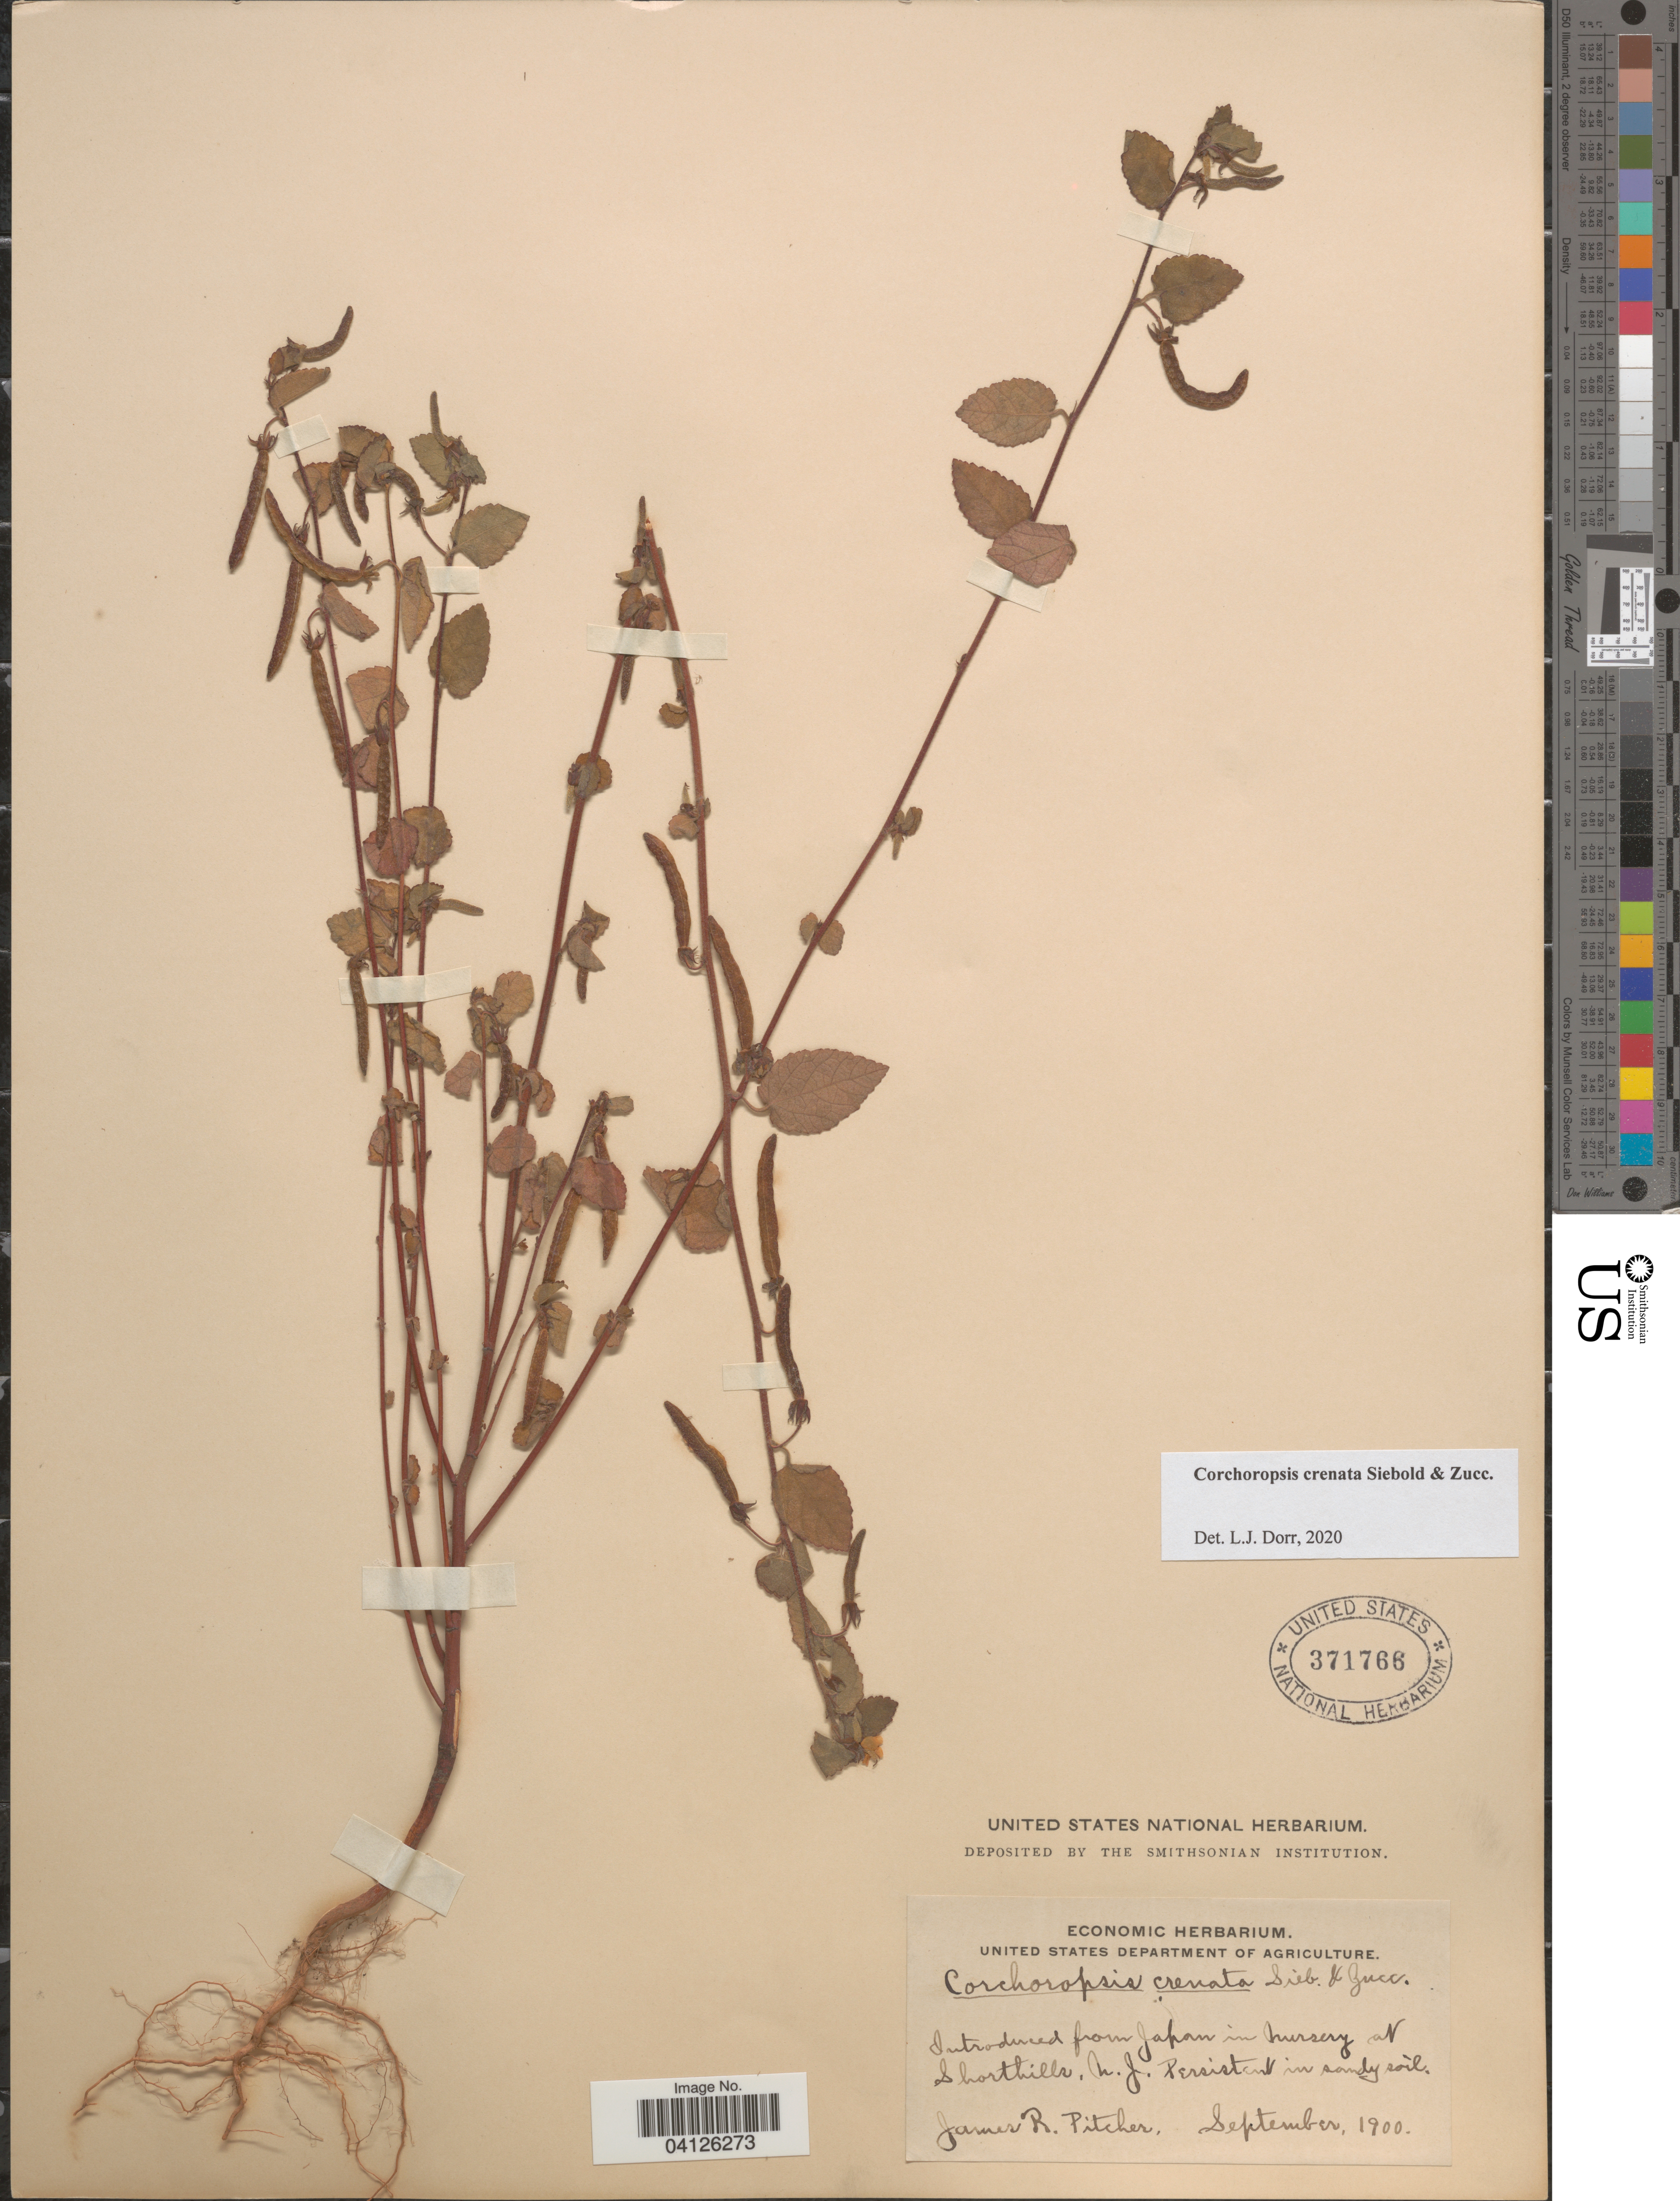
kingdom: Plantae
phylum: Tracheophyta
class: Magnoliopsida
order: Malvales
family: Malvaceae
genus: Corchoropsis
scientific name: Corchoropsis crenata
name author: Siebold & Zucc.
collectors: J. Pitcher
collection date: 1900-09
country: United States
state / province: New Jersey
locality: Shorthills.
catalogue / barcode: US 371766